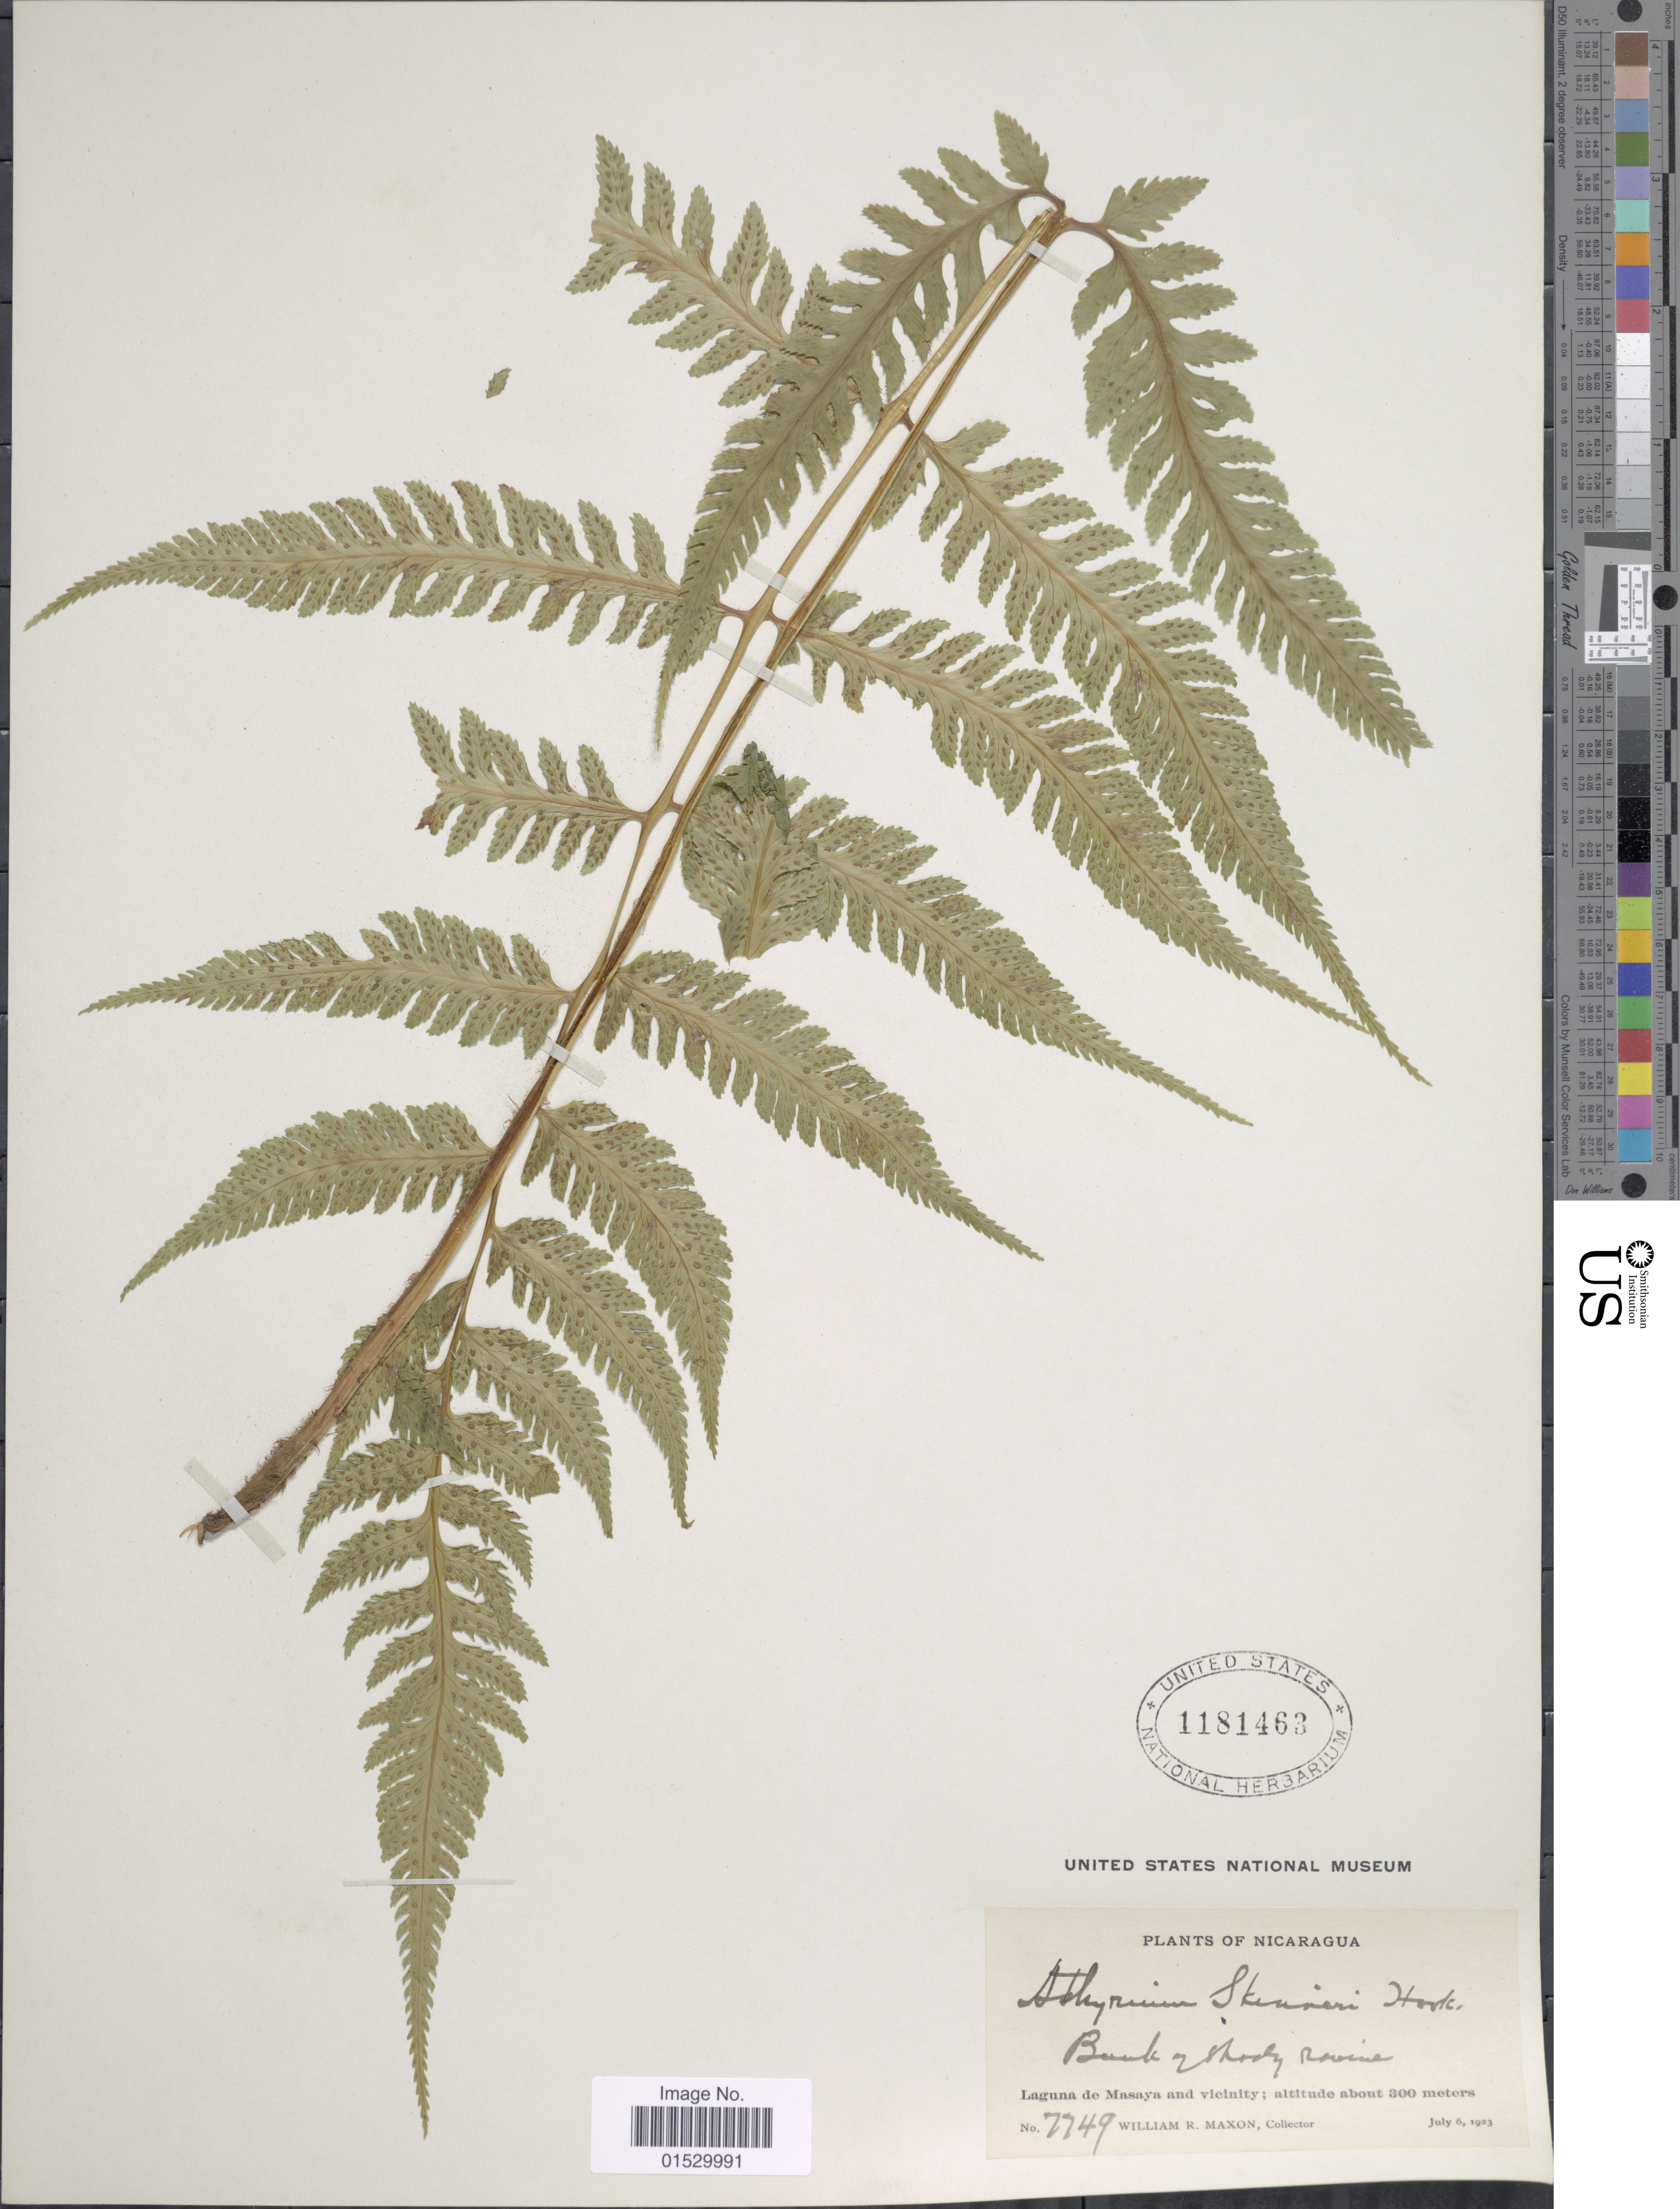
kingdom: Plantae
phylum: Tracheophyta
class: Polypodiopsida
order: Polypodiales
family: Athyriaceae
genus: Athyrium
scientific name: Athyrium skinneri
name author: (Baker) Diels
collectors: W. R. Maxon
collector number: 7749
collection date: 1923-07-06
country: Nicaragua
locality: Laguna de Masaya and vicinity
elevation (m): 300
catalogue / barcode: US 1181463